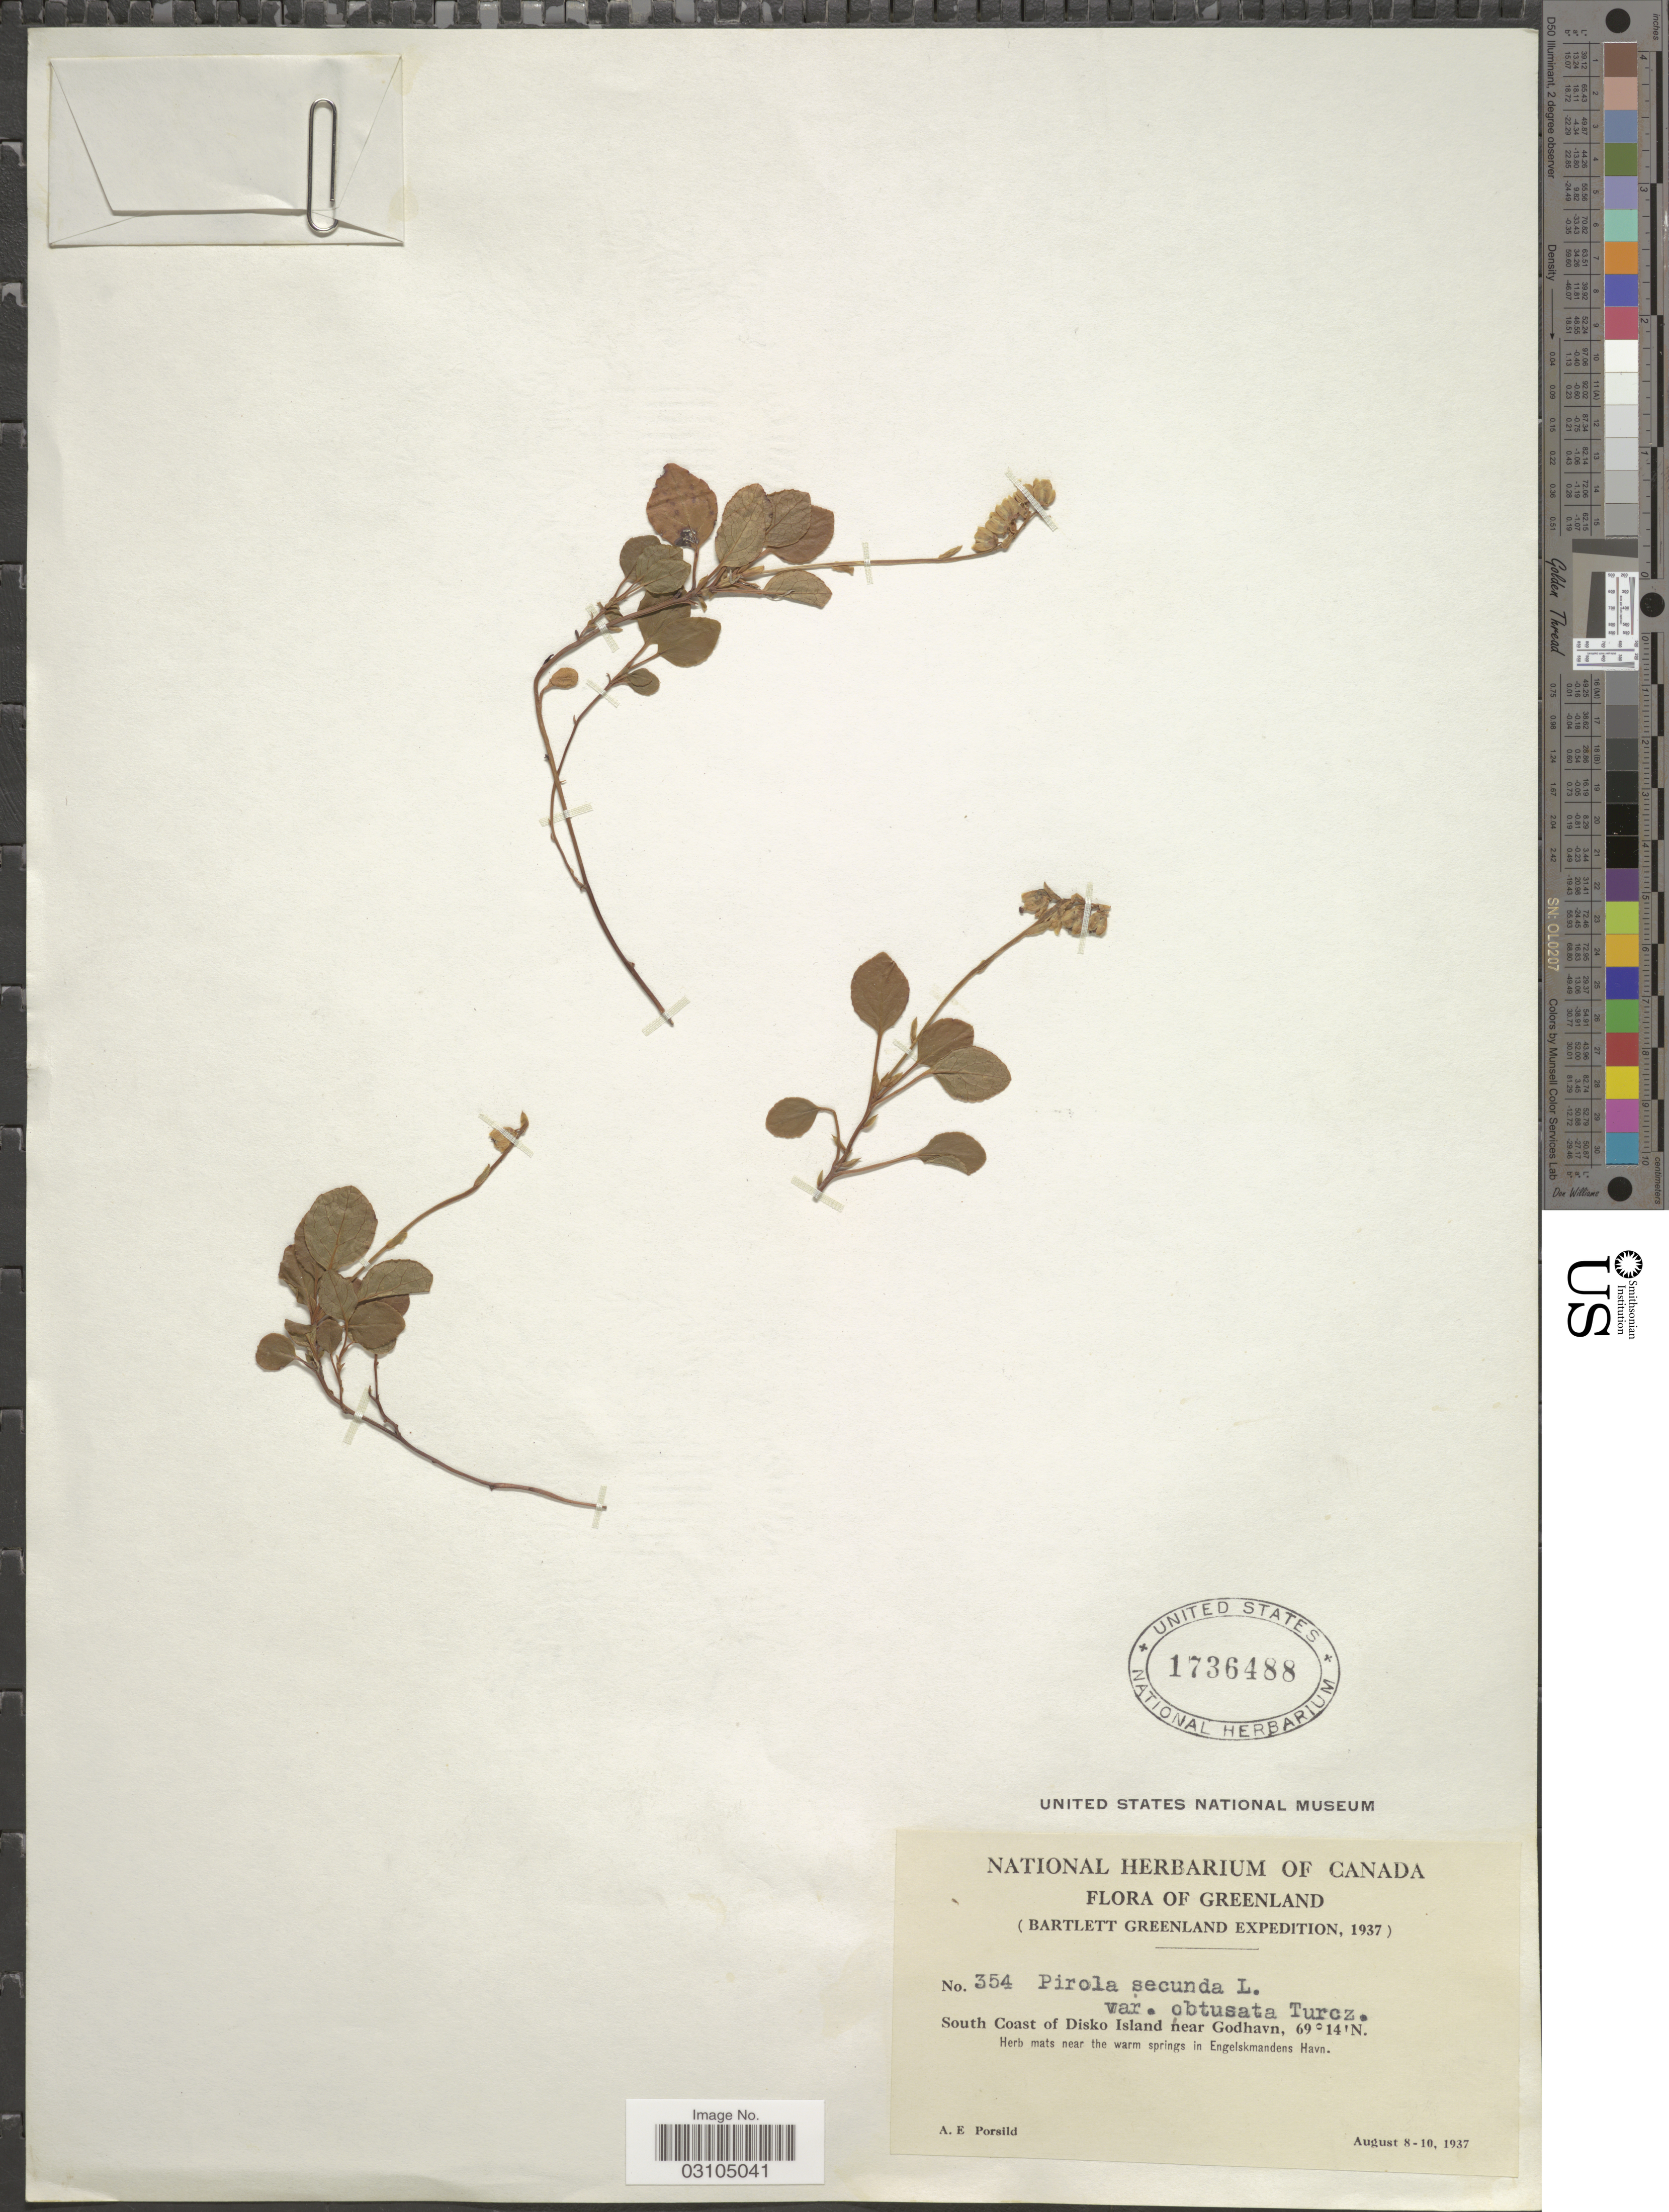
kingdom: Plantae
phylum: Tracheophyta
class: Magnoliopsida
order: Ericales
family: Ericaceae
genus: Orthilia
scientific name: Orthilia secunda var. obtusata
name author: (Turcz.) House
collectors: A. E. Porsild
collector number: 354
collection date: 1937-08-08/1937-08-10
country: Greenland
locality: South Coast of Disko Island near Godhavn.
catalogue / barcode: US 1736488